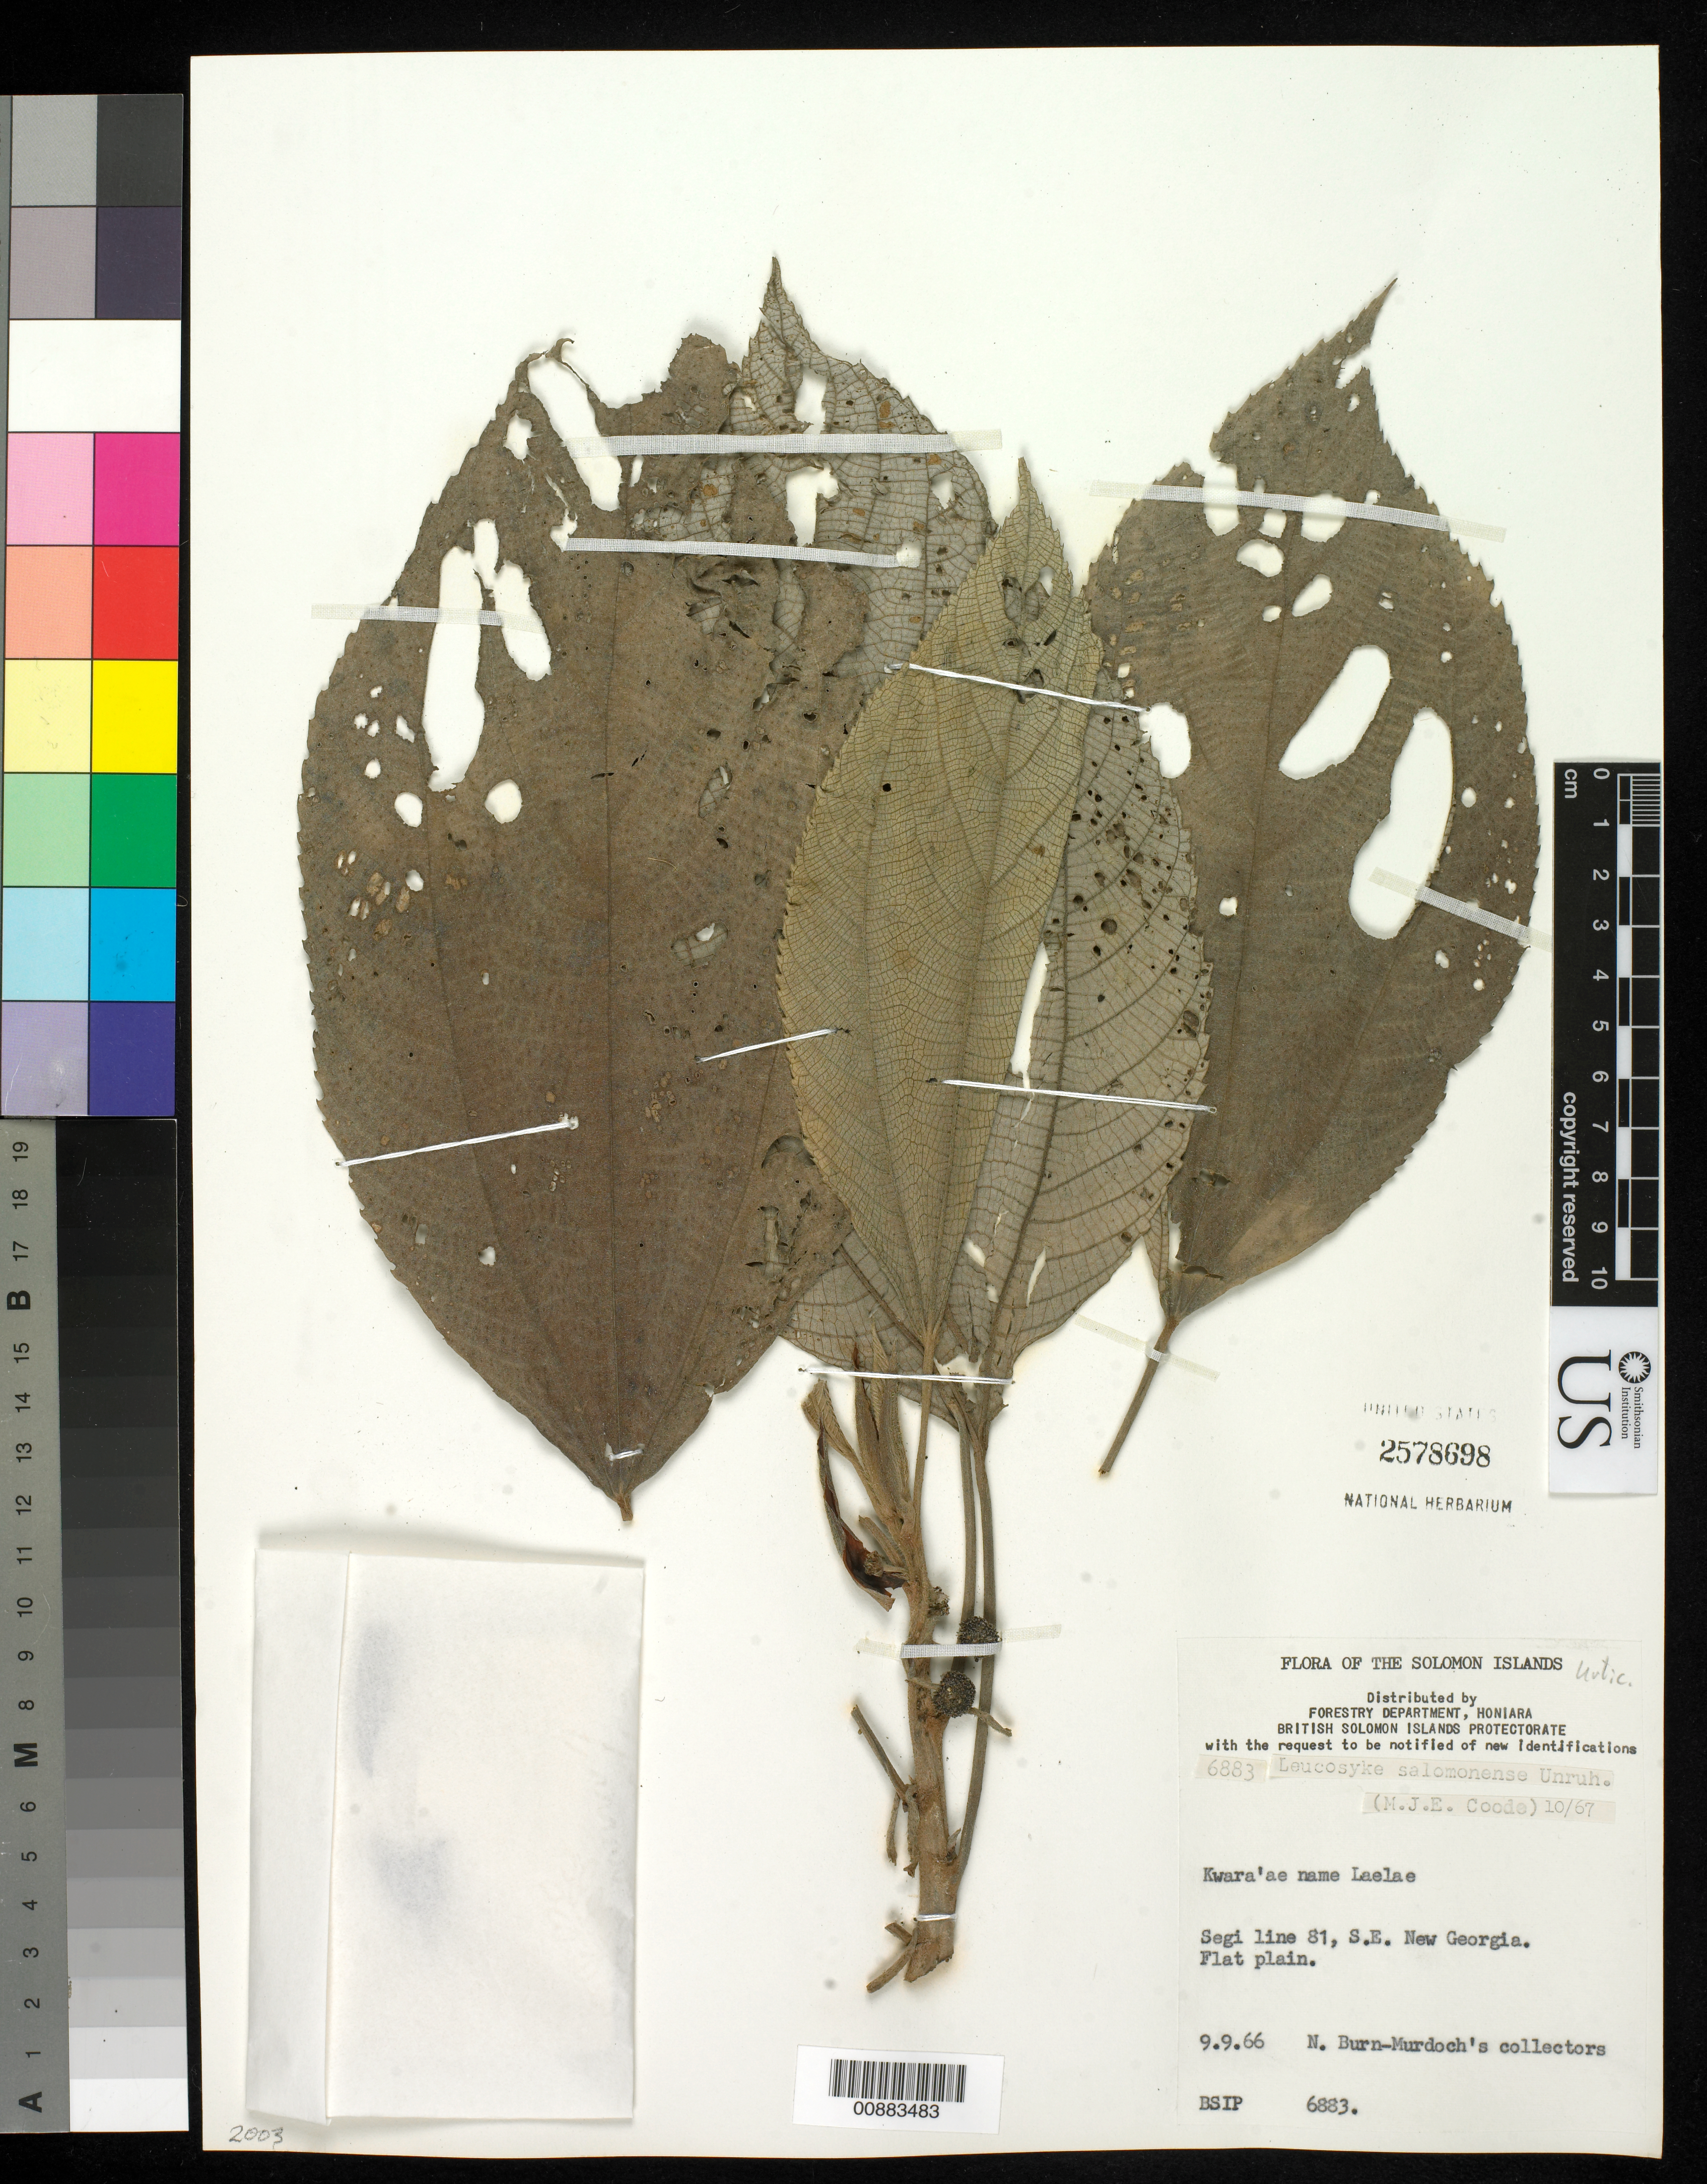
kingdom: Plantae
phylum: Tracheophyta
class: Magnoliopsida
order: Rosales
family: Urticaceae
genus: Leucosyke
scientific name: Leucosyke salomonensis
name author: Unruh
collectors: N. Burn-Murdoch's collectors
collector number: BSIP 6883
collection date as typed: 09 Sep 1966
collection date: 1966-09-09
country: Solomon Islands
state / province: Western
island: New Georgia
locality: Segi Line 81, SE New Georgia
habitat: flat plain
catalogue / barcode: US 2578698